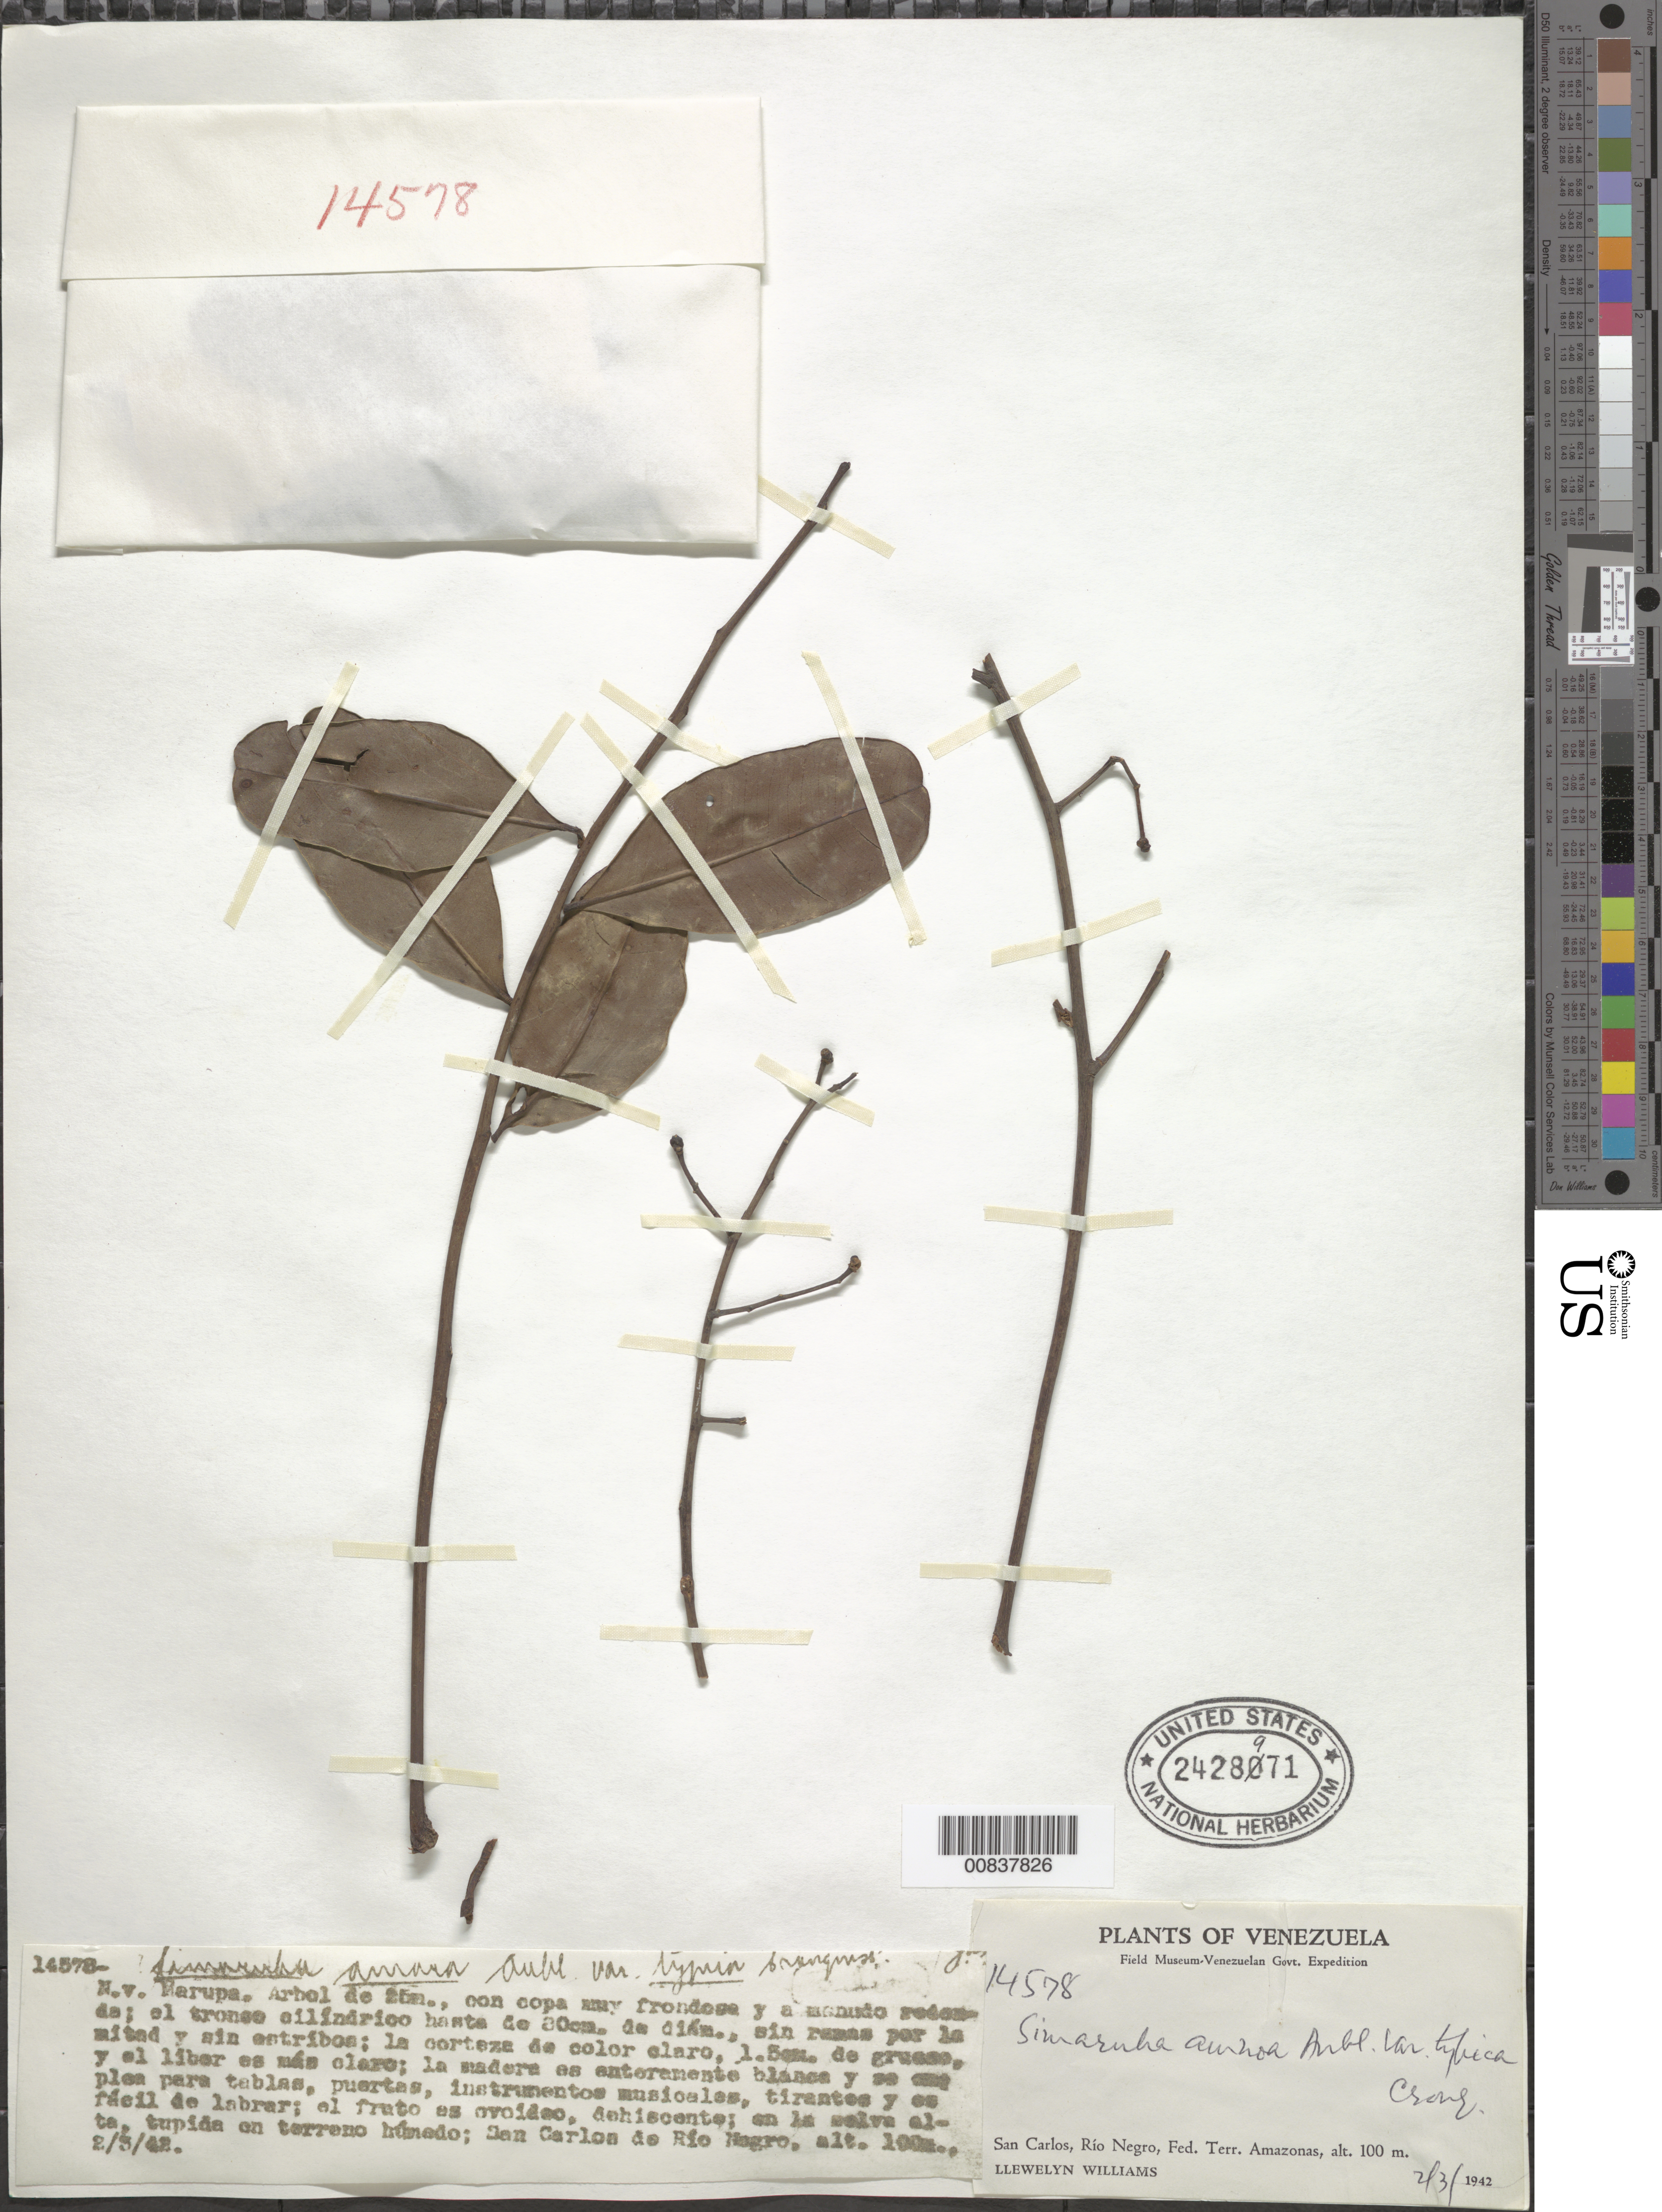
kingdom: Plantae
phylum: Tracheophyta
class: Magnoliopsida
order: Sapindales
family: Simaroubaceae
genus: Simarouba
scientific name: Simarouba amara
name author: Aubl.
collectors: Ll. Williams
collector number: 14578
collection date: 1942-03-02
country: Venezuela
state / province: Amazonas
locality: San Carlos, Río Negro, Fed. Terr. Amazonas.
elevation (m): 100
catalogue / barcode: US 2428971